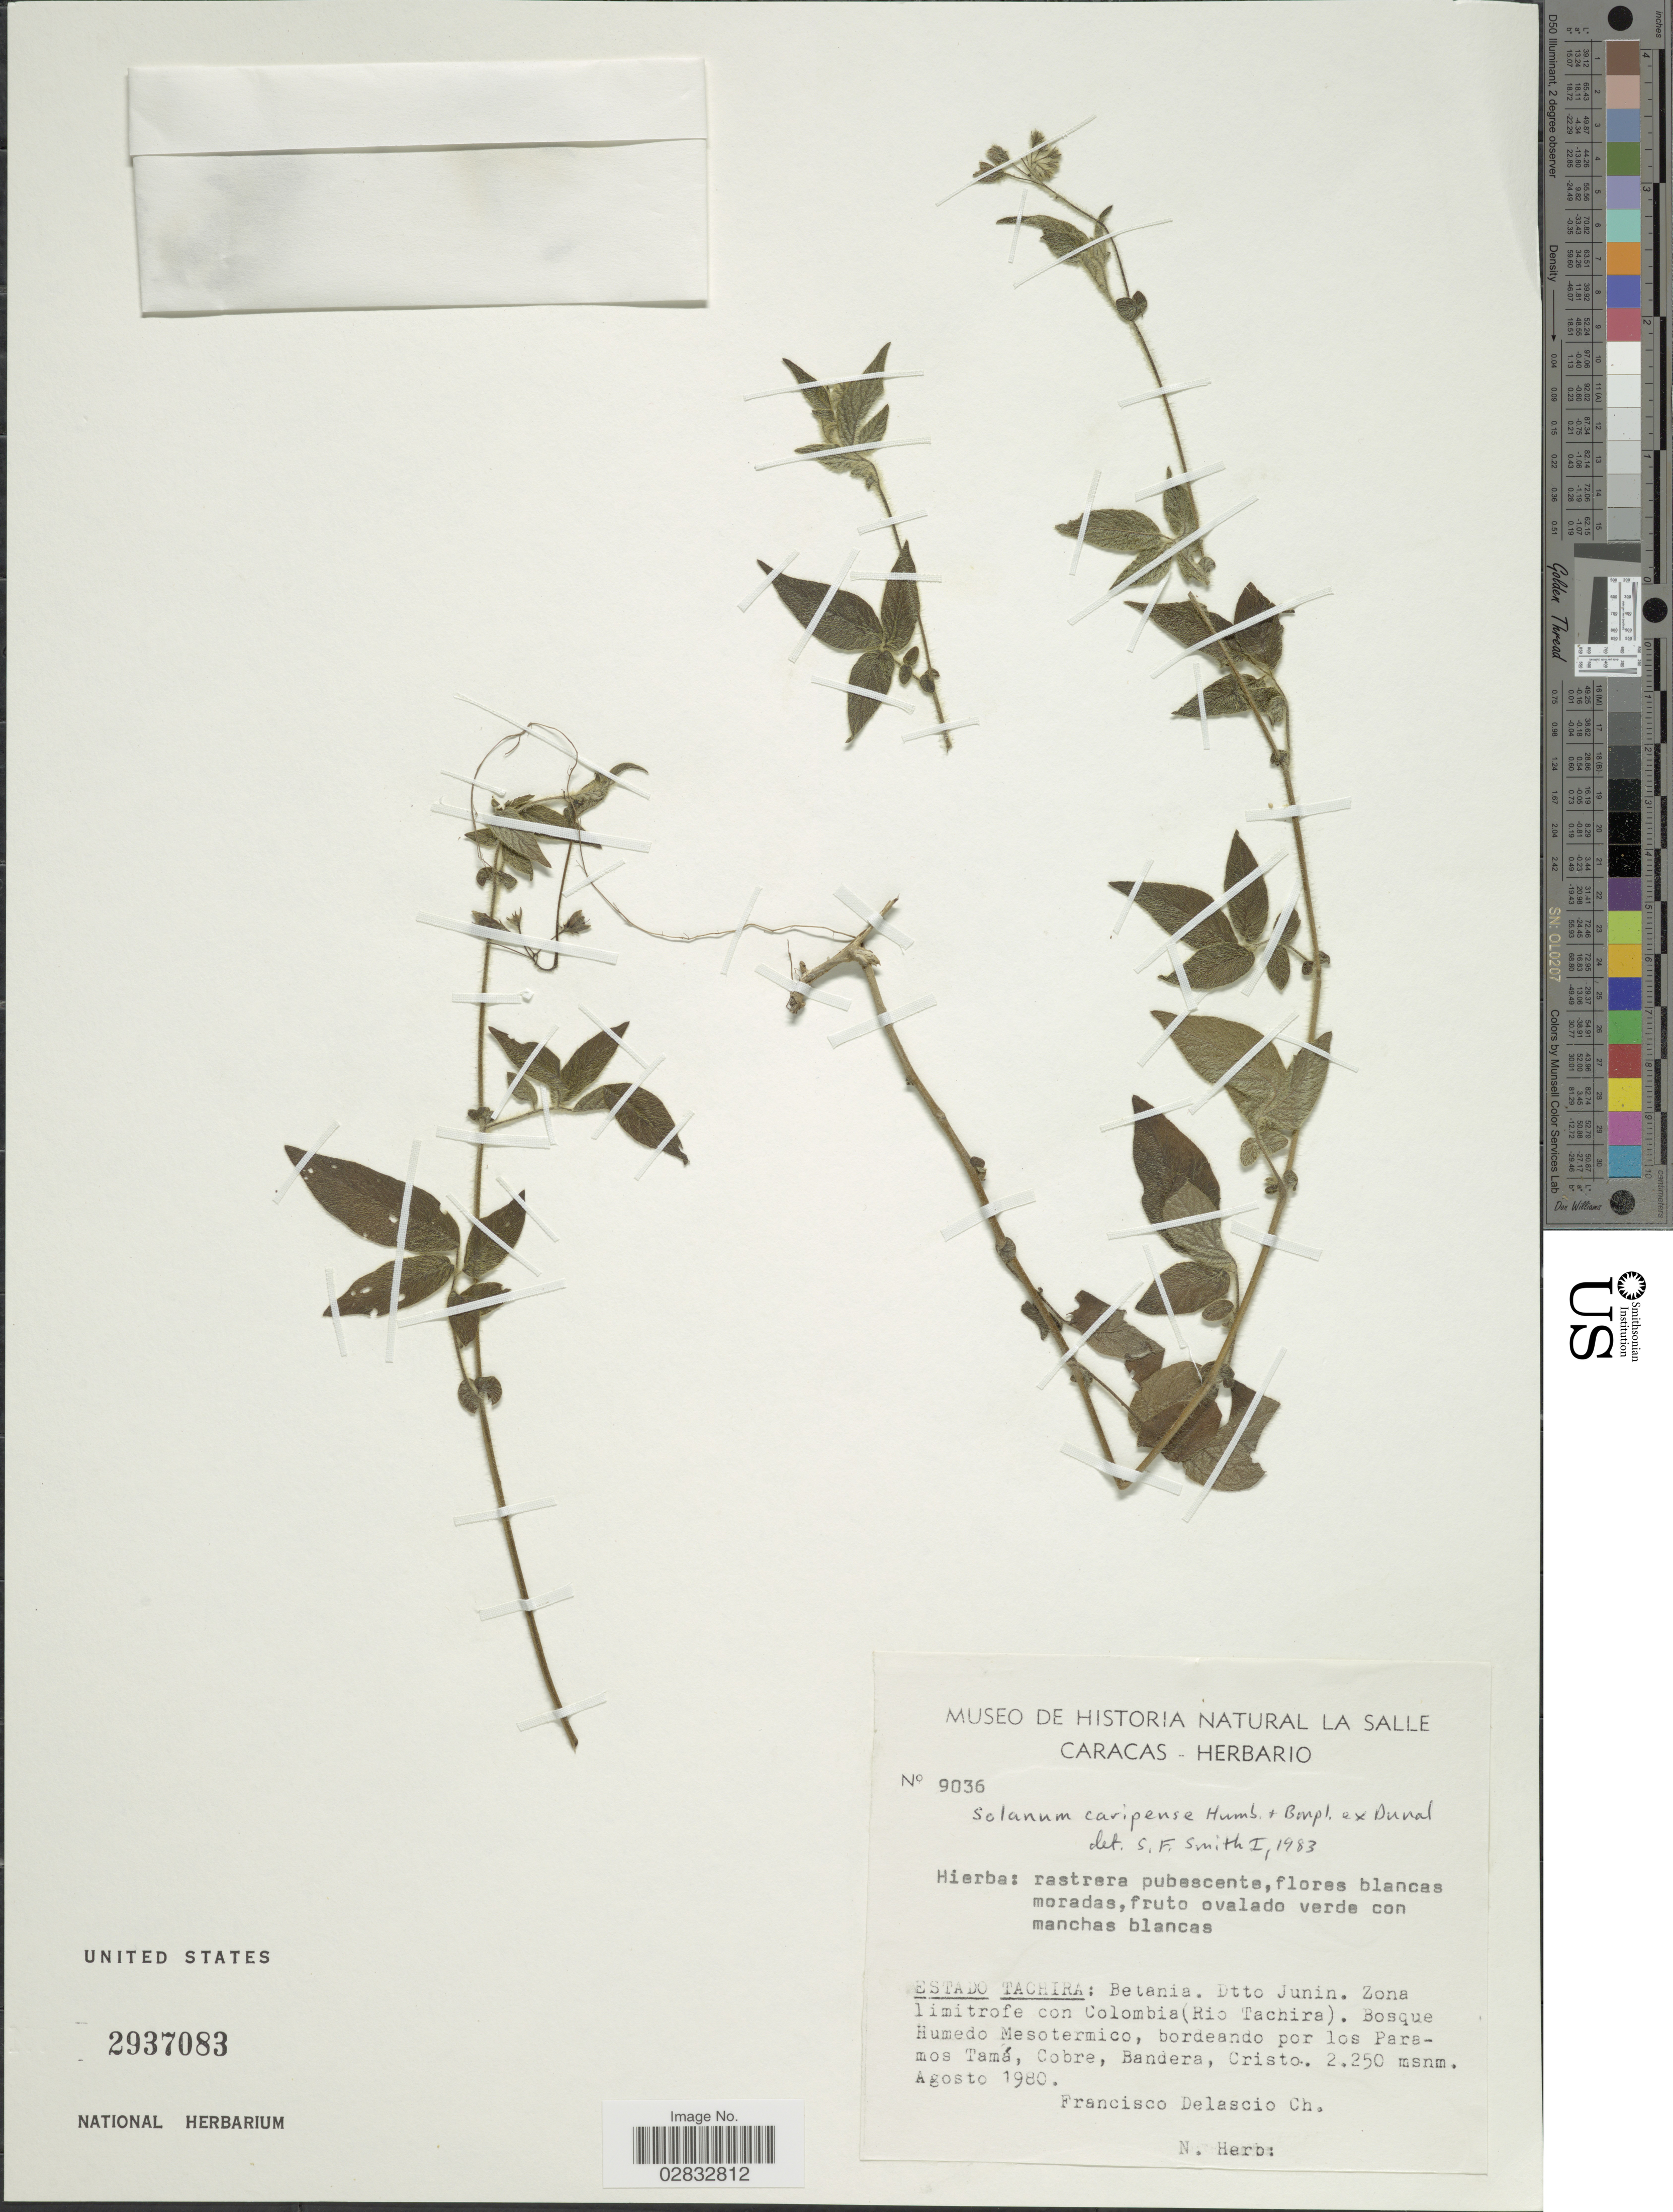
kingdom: Plantae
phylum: Tracheophyta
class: Magnoliopsida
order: Solanales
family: Solanaceae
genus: Solanum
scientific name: Solanum caripense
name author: Humb. & Bonpl. ex Dunal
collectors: F. Delascio C.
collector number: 9036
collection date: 1980-08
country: Venezuela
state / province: Tachira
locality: Batania. Dtto. Junin. Zone limitrofe con Colombia (Rio Tachira)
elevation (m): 2250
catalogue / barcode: US 2937083